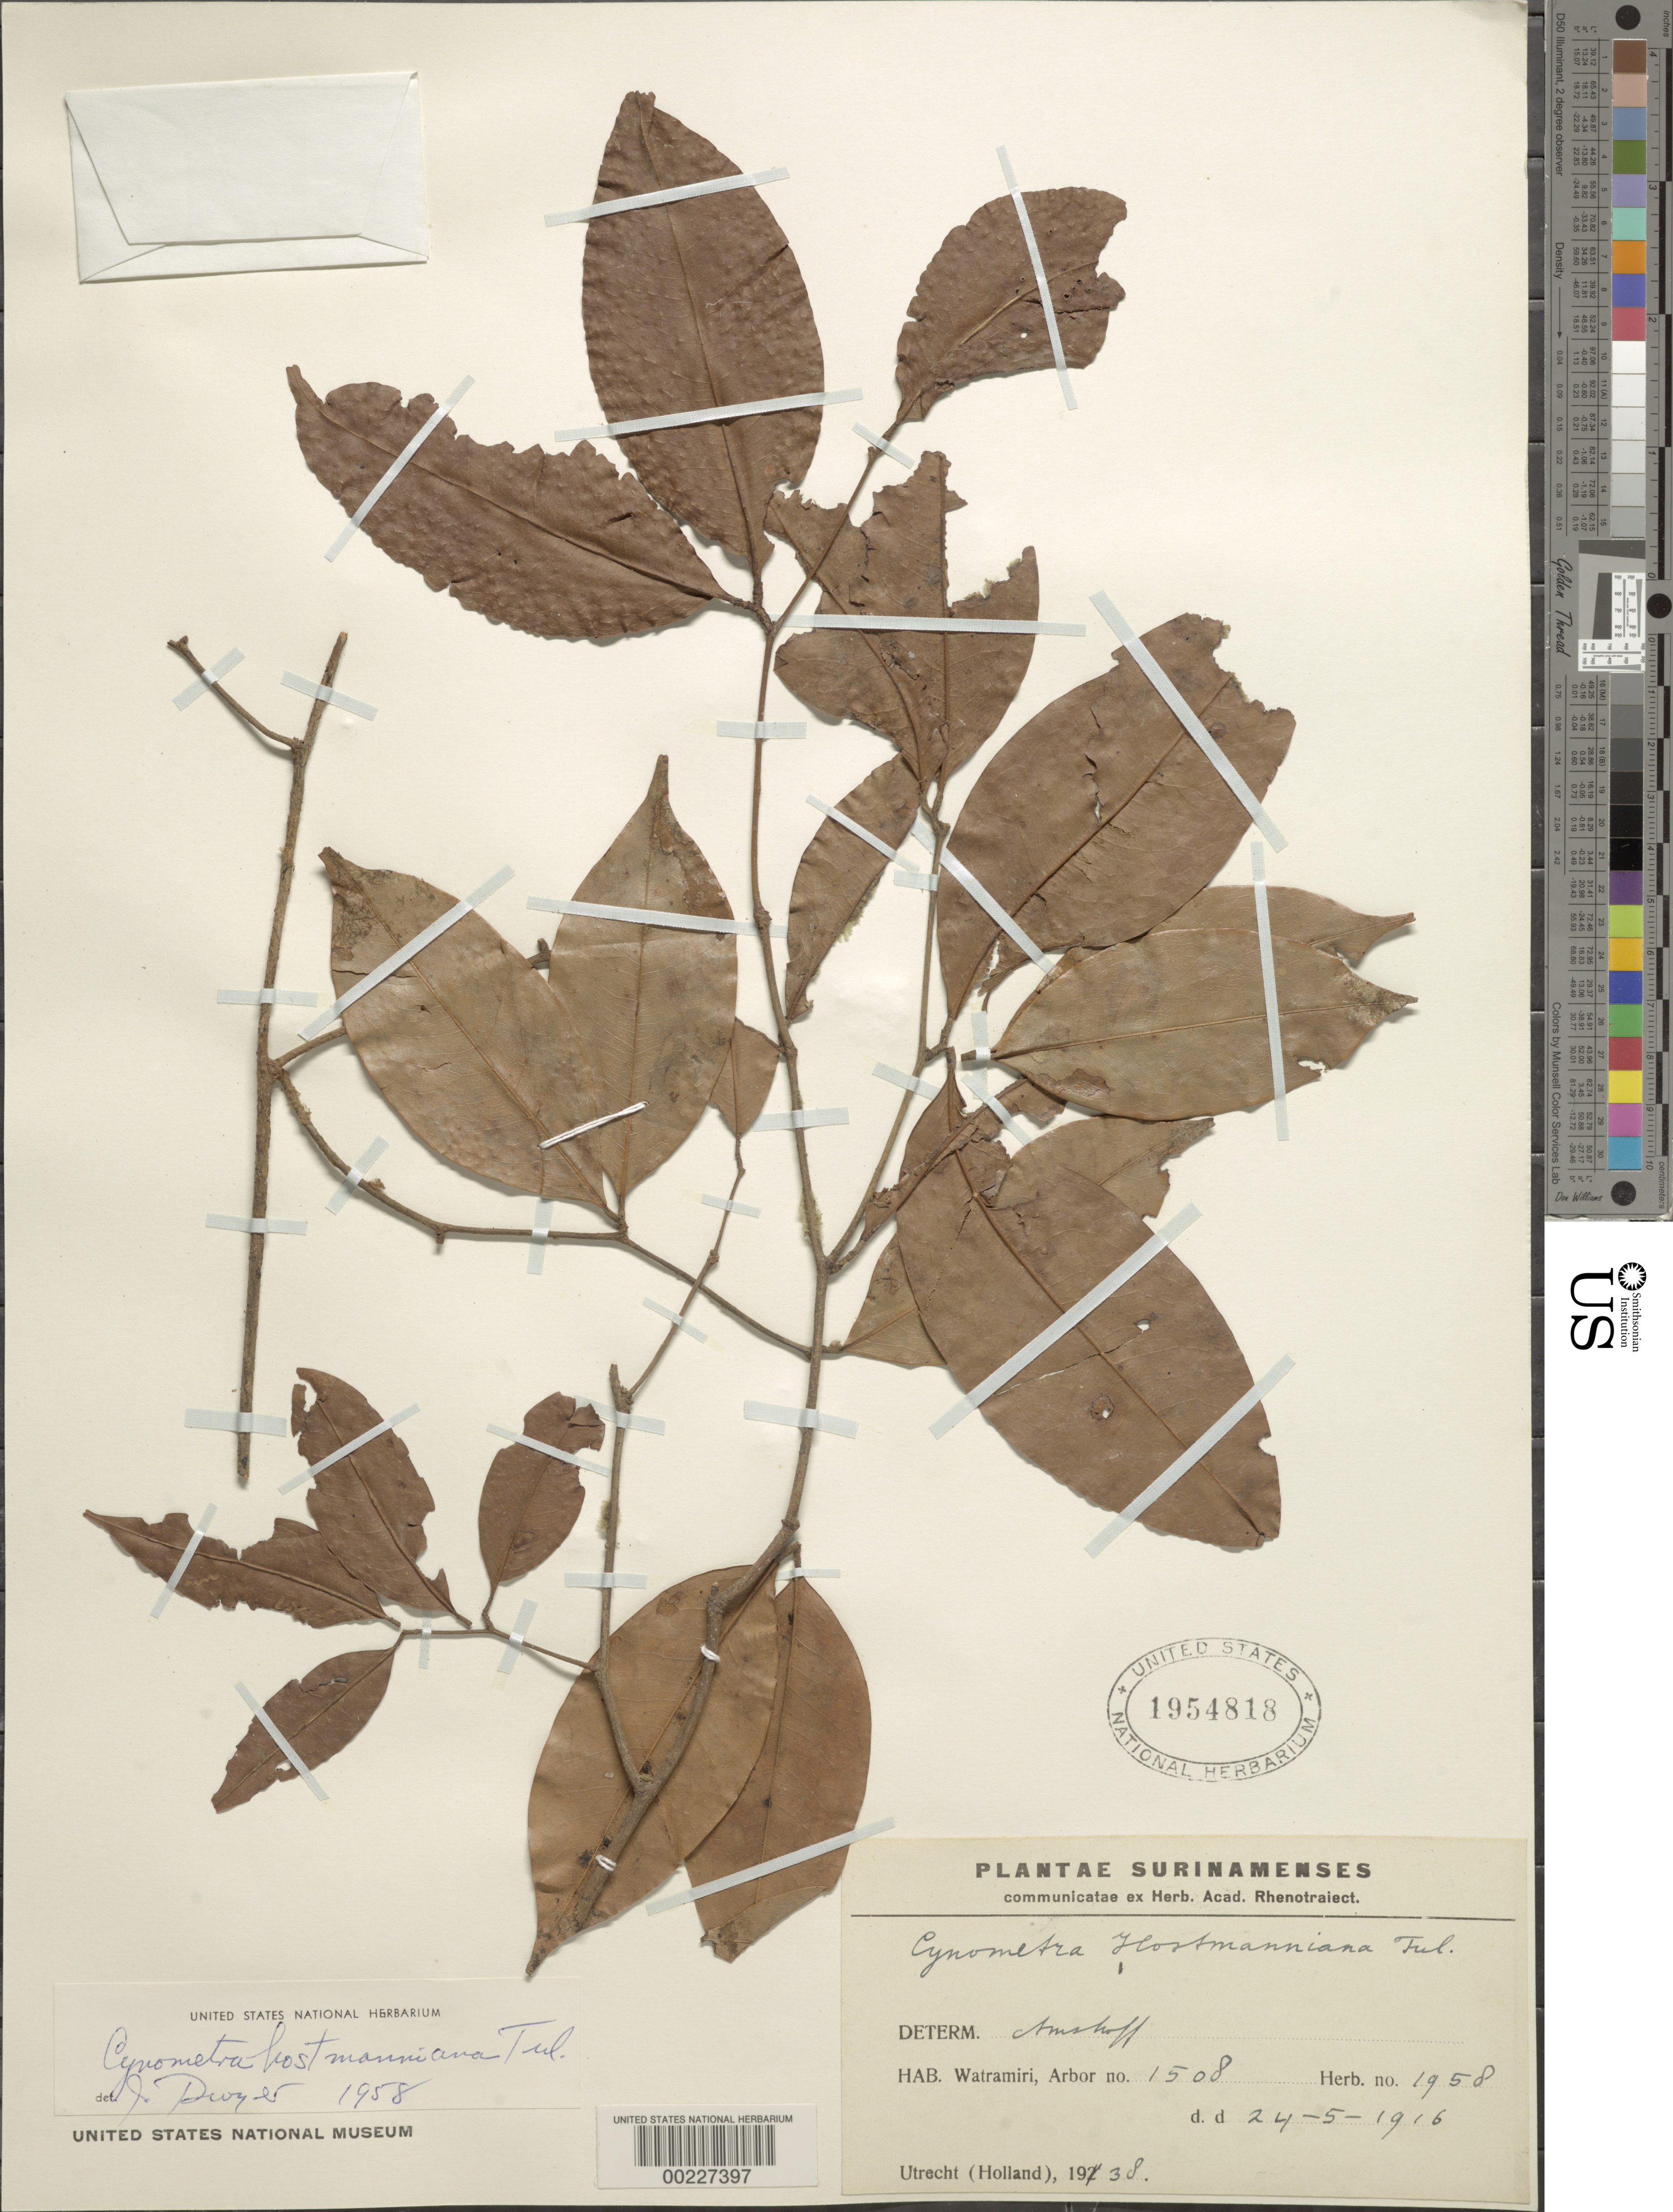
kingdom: Plantae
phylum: Tracheophyta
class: Magnoliopsida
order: Fabales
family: Fabaceae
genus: Cynometra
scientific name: Cynometra hostmanniana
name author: Tul.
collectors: B. Boschwezen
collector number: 1508 / 1958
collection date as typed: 24 May 1916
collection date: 1916-05-24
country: Suriname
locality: Watramiri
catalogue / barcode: US 1954818